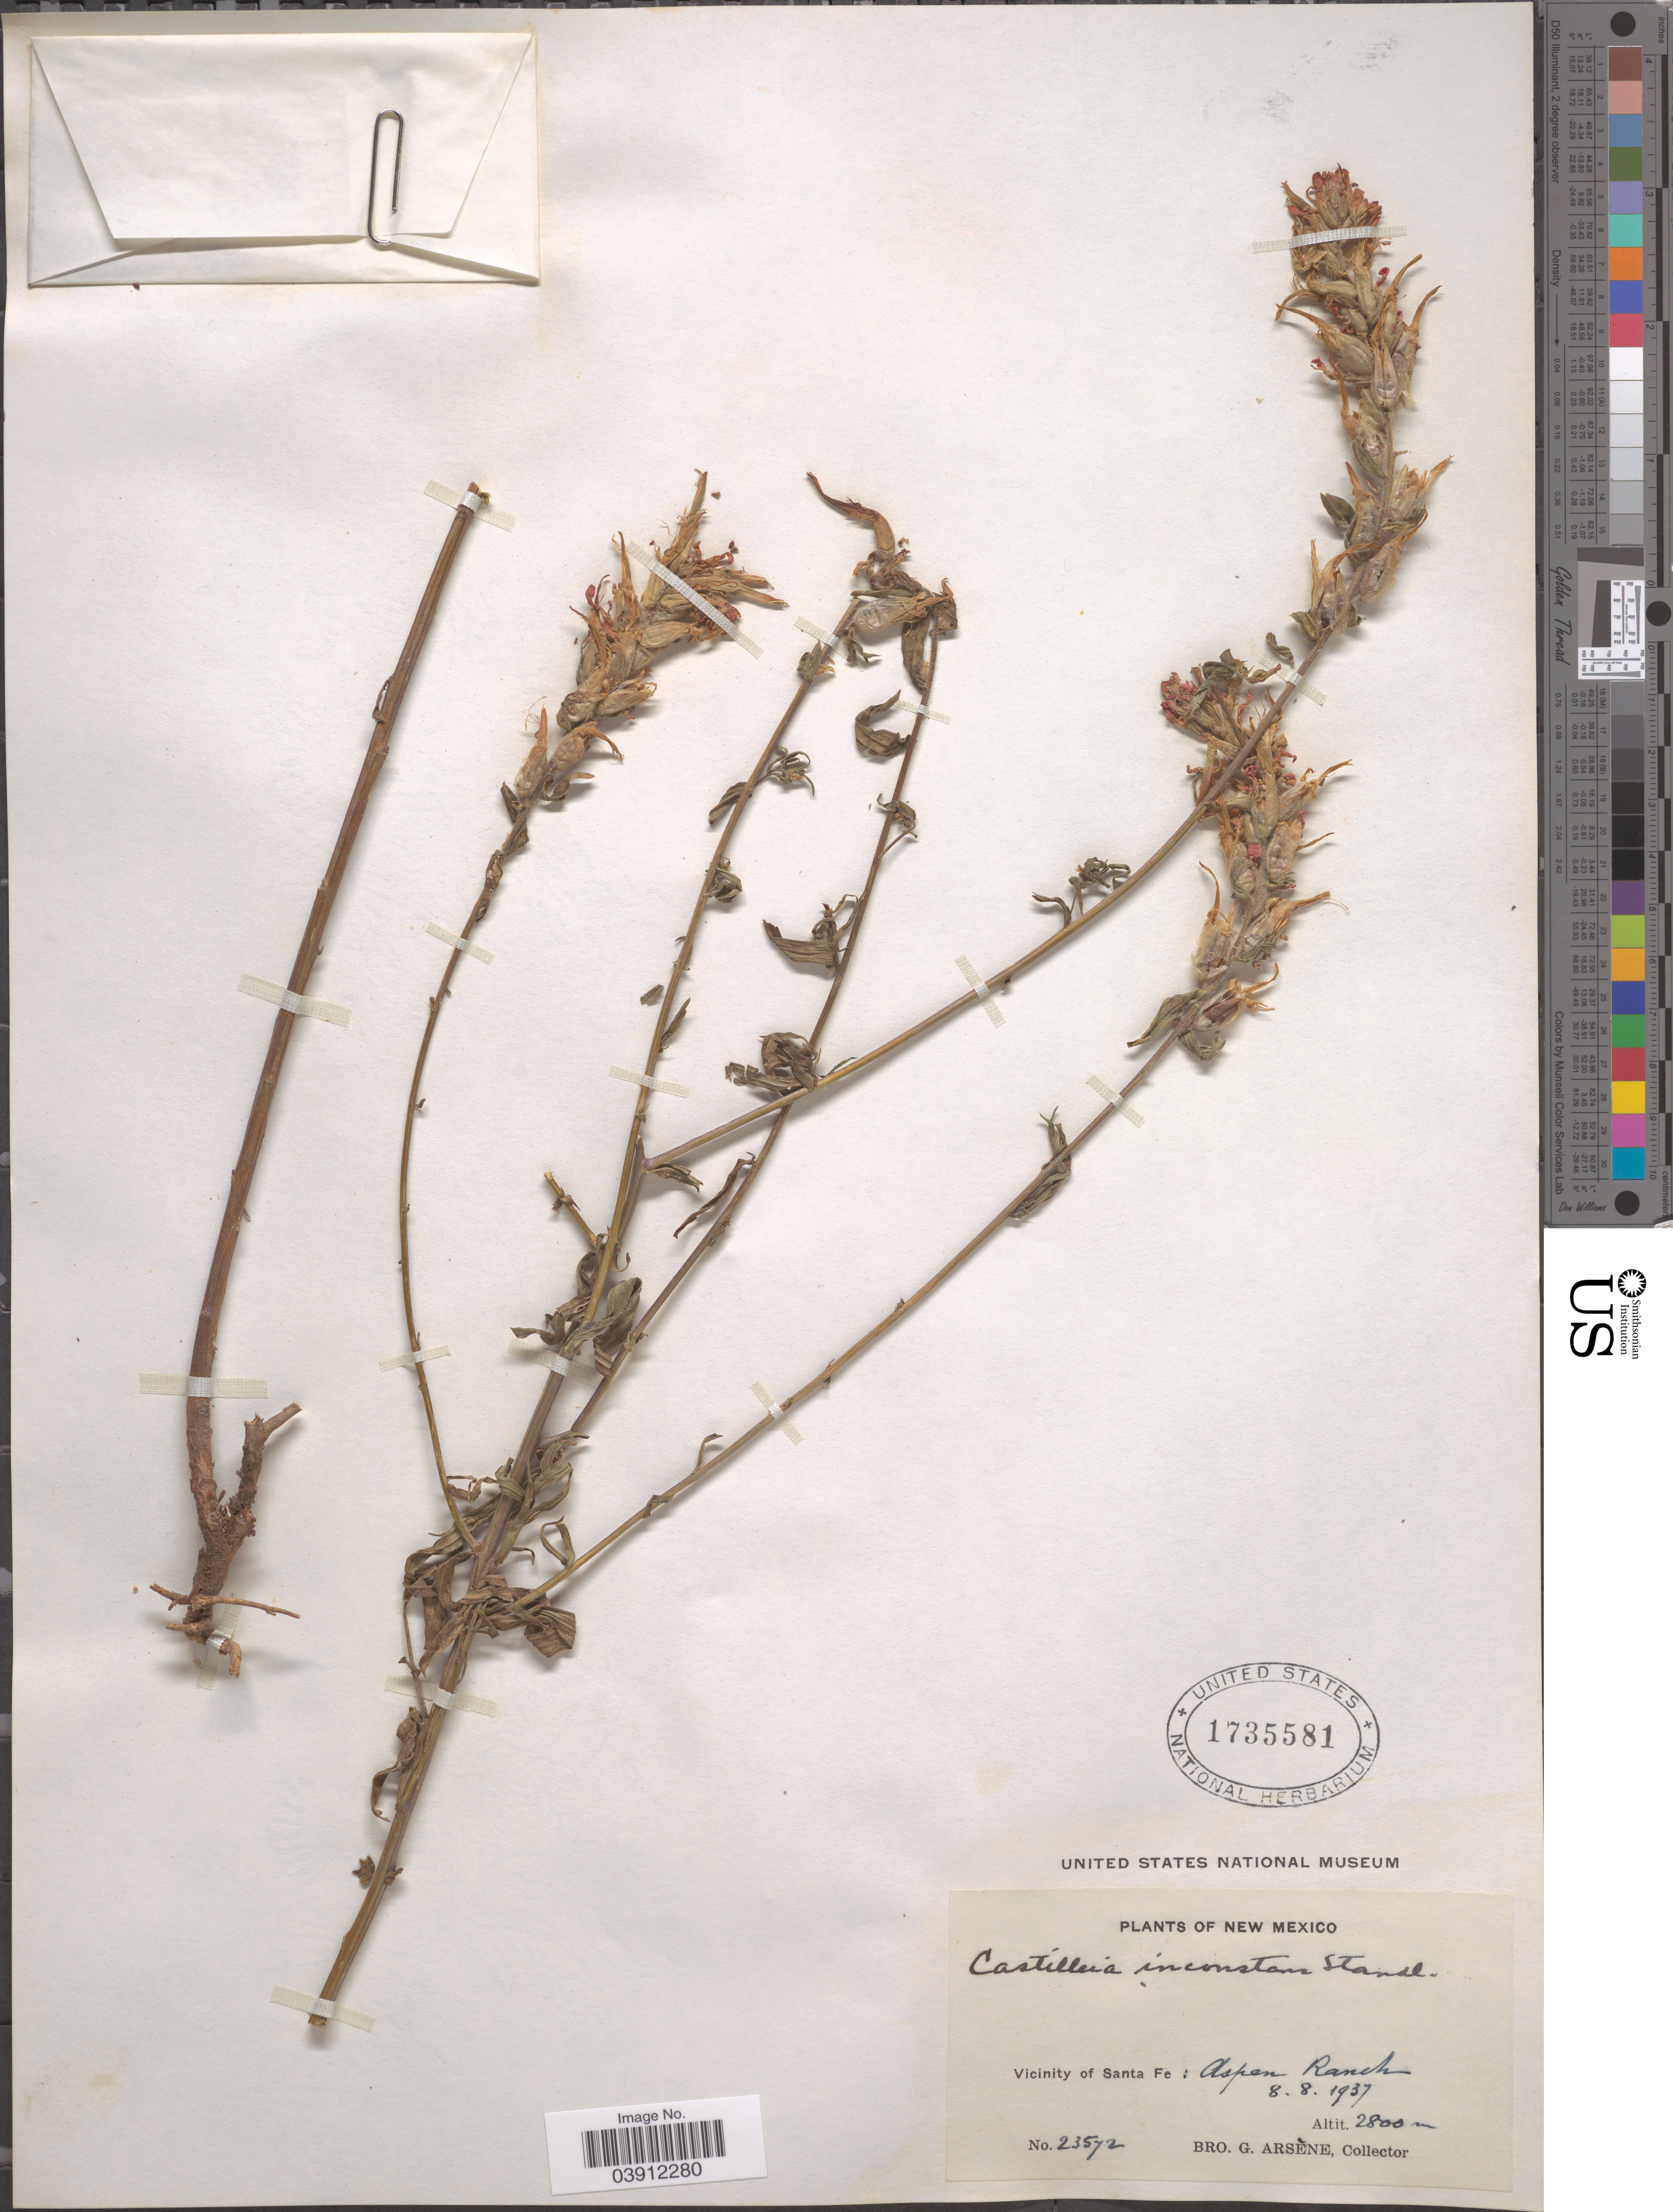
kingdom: Plantae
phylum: Tracheophyta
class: Magnoliopsida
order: Lamiales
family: Orobanchaceae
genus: Castilleja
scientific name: Castilleja inconstans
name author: Standl.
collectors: Bro. G. Arsène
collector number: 23572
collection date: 1937-08-08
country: United States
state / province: New Mexico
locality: Vicinity of Santa Fe: Aspen Ranch.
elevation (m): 2800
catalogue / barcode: US 1735581